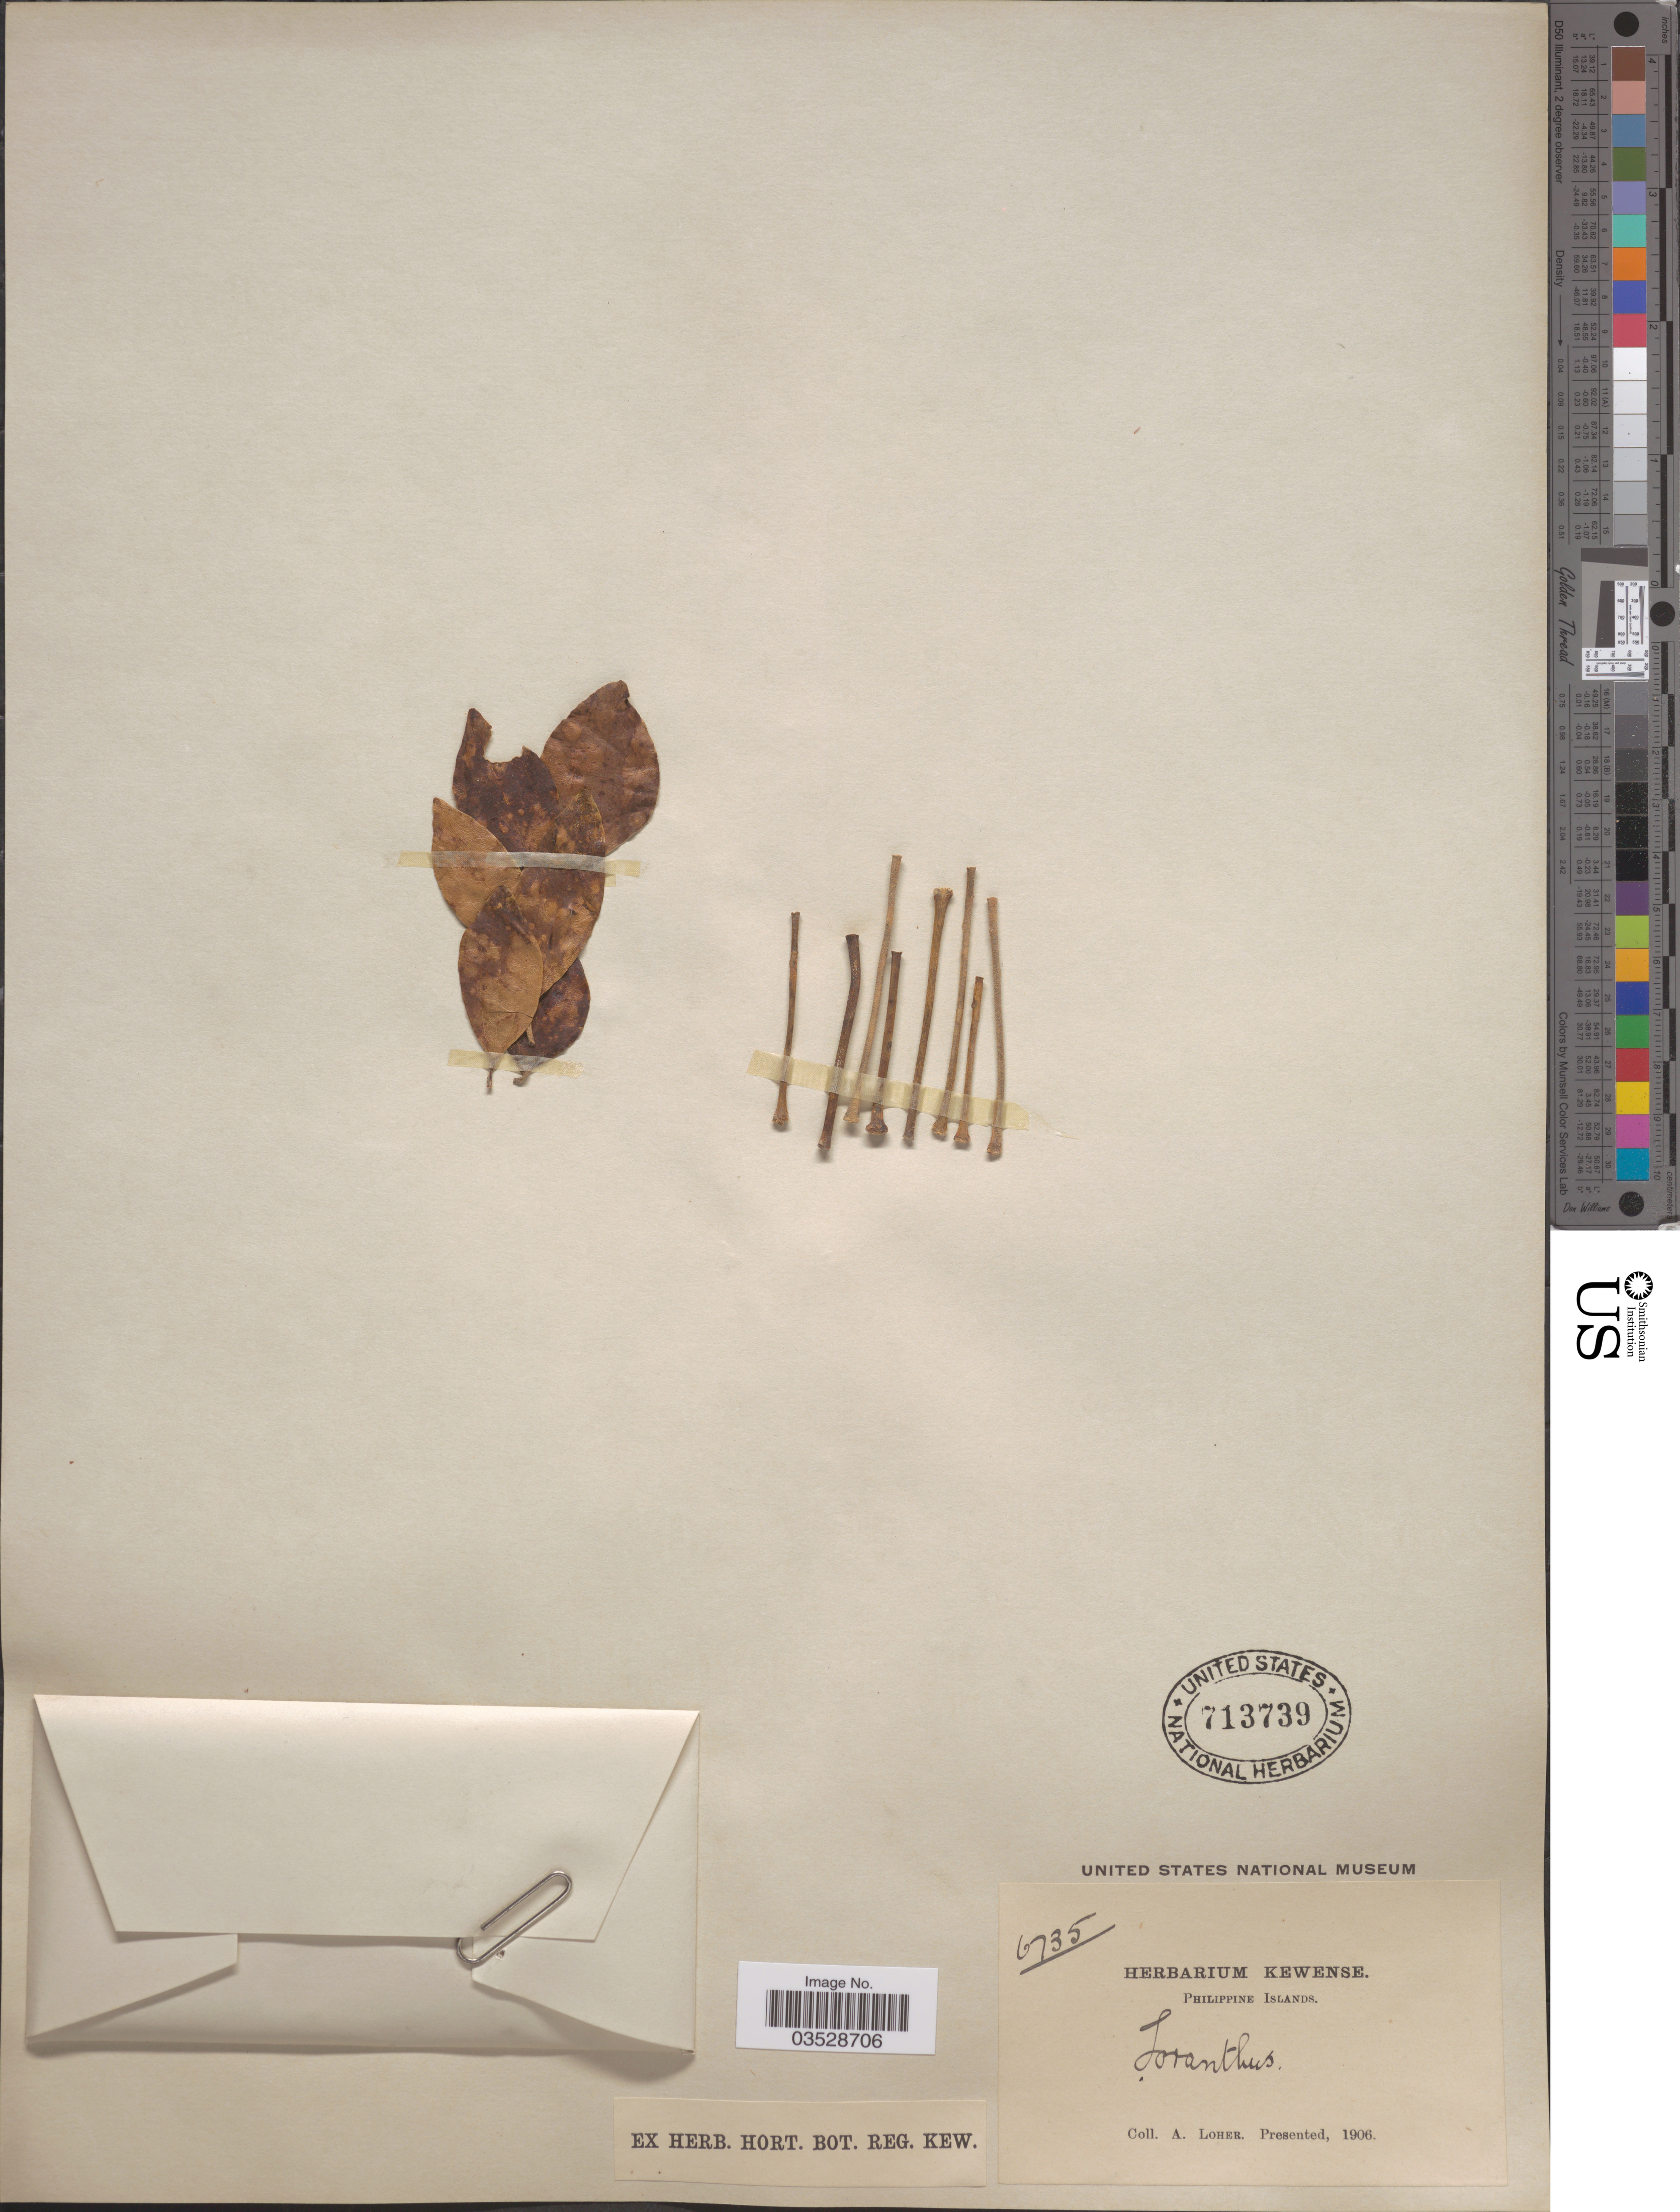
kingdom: Plantae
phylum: Tracheophyta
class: Magnoliopsida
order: Santalales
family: Loranthaceae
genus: Loranthus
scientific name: Loranthus sp.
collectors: A. Loher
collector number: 6735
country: Philippines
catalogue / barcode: US 713739